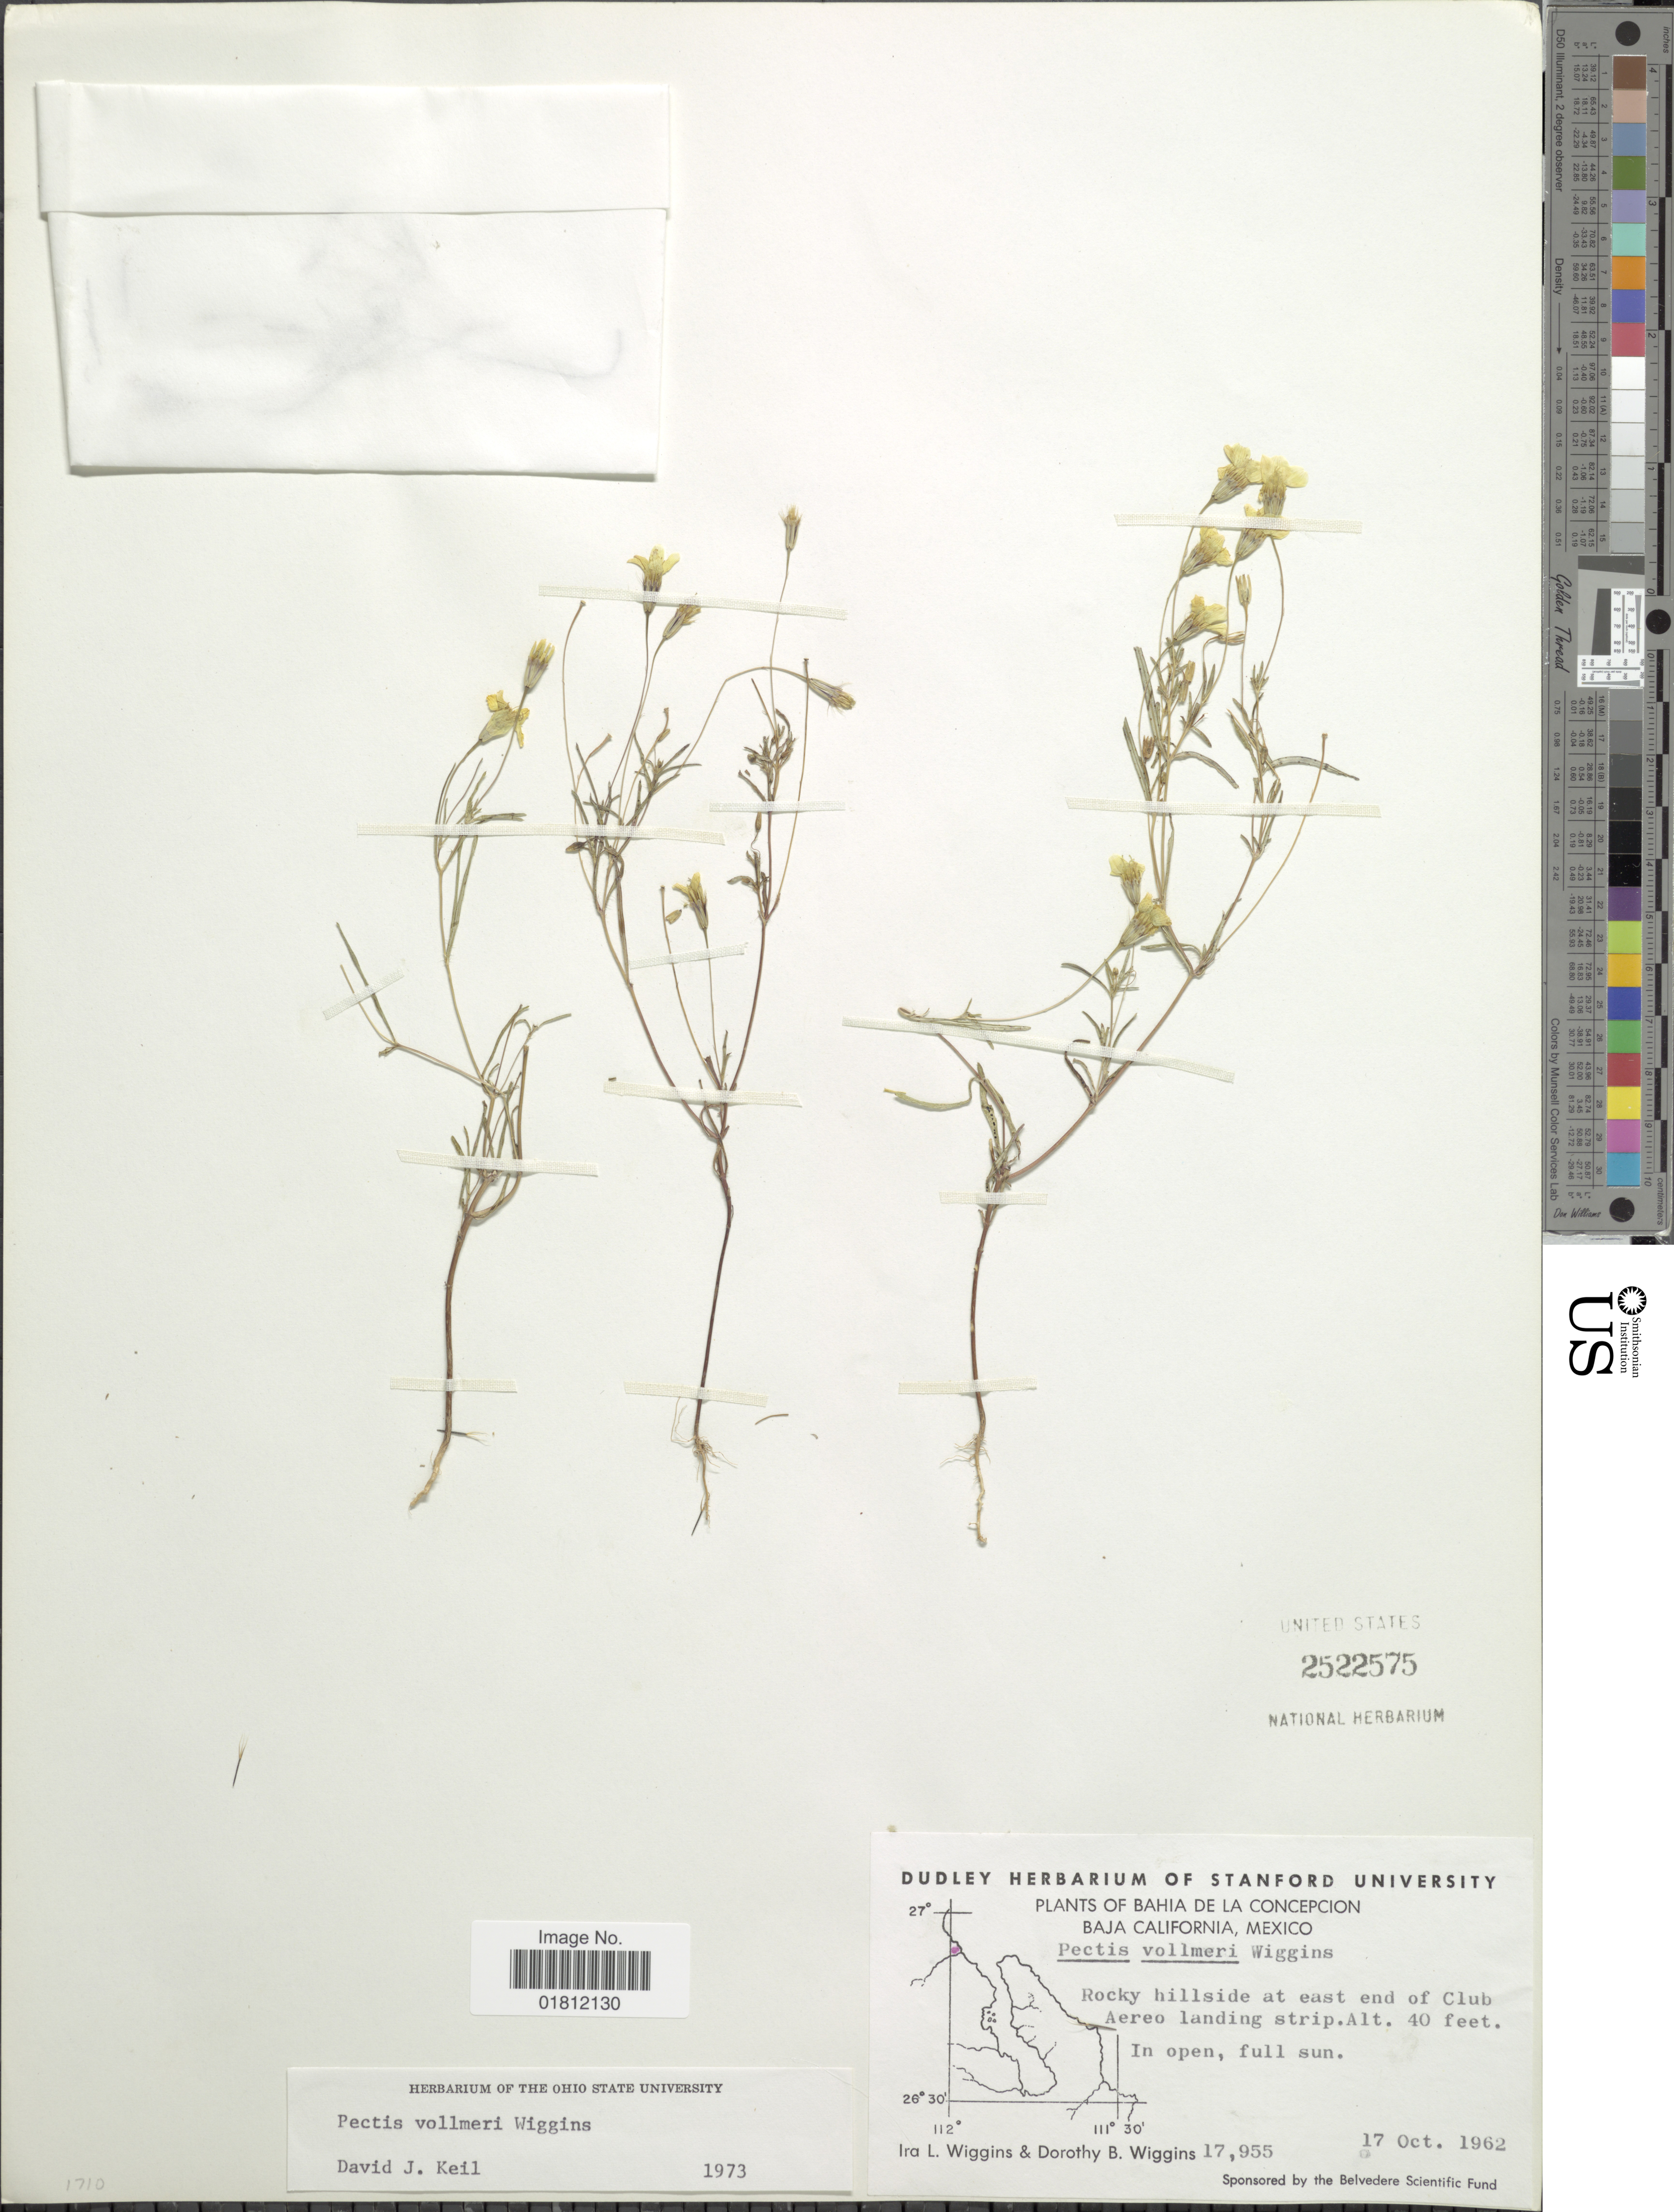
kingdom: Plantae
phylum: Tracheophyta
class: Magnoliopsida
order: Asterales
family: Asteraceae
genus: Pectis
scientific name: Pectis vollmeri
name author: Wiggins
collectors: I. L. Wiggins & D. B. Wiggins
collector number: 17955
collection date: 1962-10-17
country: Mexico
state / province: Baja California Sur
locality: Bahia de la Concepcion, Baja California, Mexico. Rocky hillsid at east enf of Club Aereo landing strip.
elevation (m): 12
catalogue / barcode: US 2522575